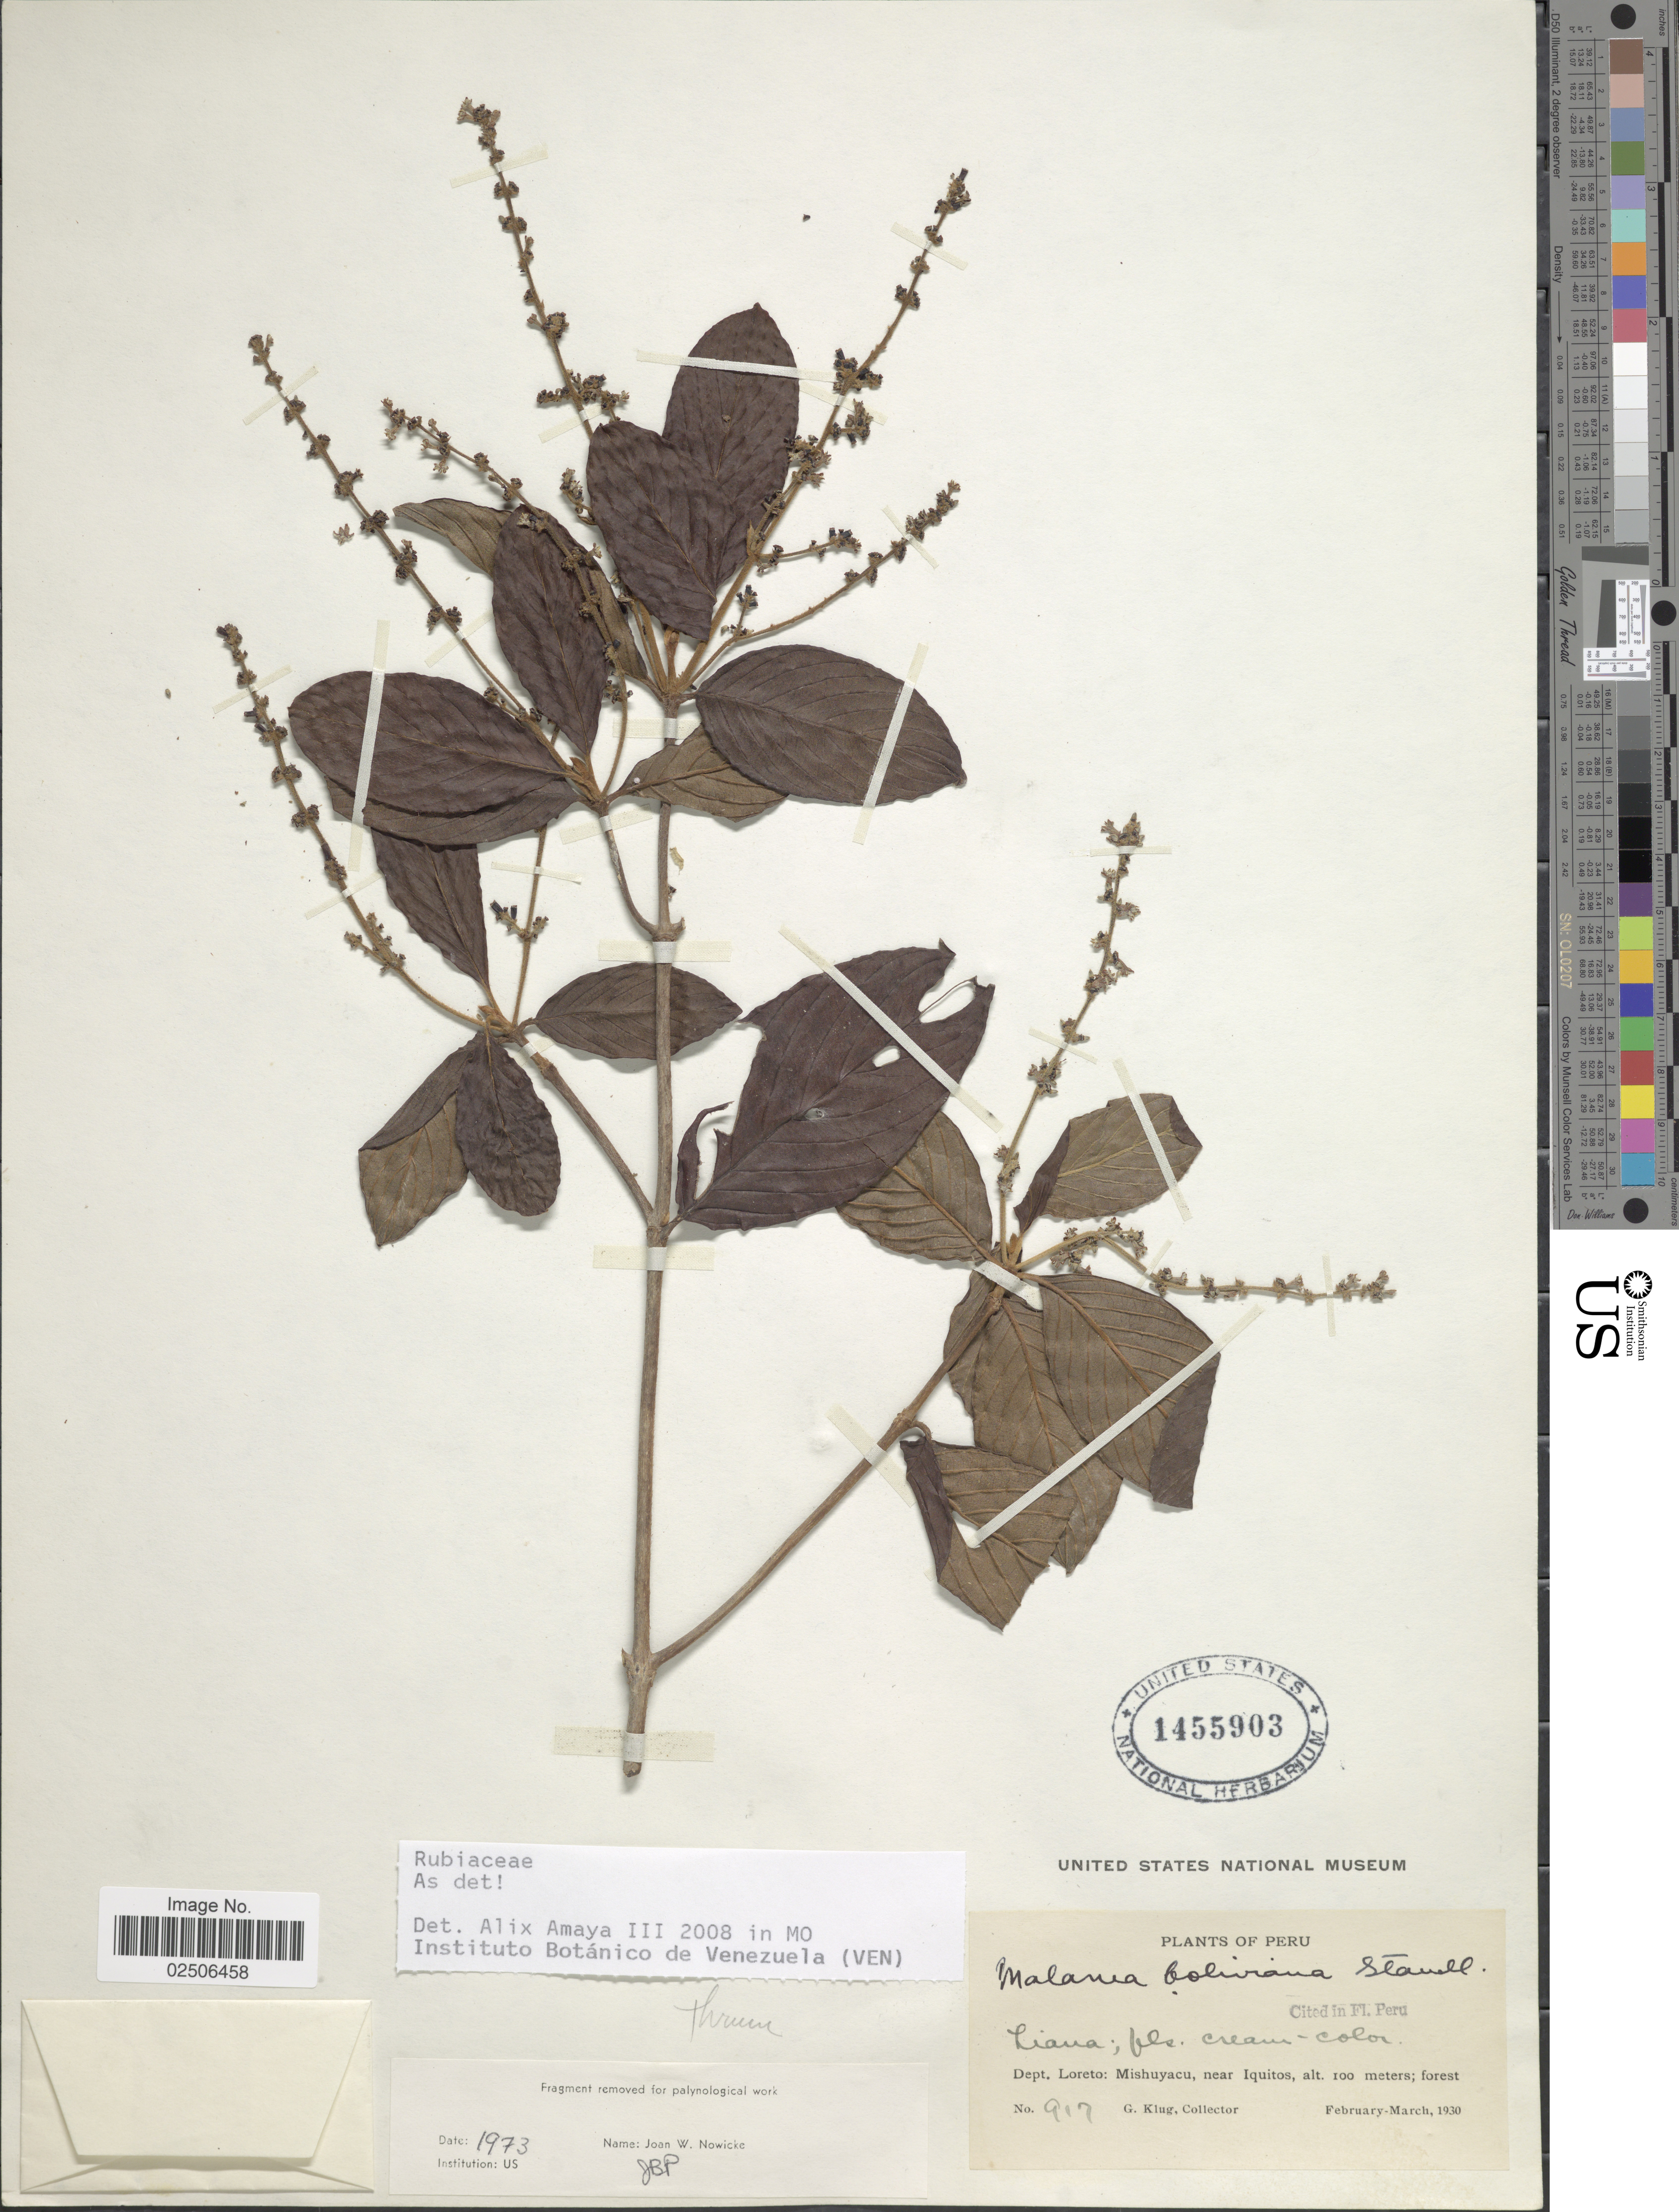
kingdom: Plantae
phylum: Tracheophyta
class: Magnoliopsida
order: Gentianales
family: Rubiaceae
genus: Malanea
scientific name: Malanea boliviana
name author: Standl.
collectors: G. Klug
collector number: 917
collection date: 1930-02/1930-03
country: Peru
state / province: Loreto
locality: Mishuyacu, near Iquitos, forest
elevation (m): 100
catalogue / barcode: US 1455903